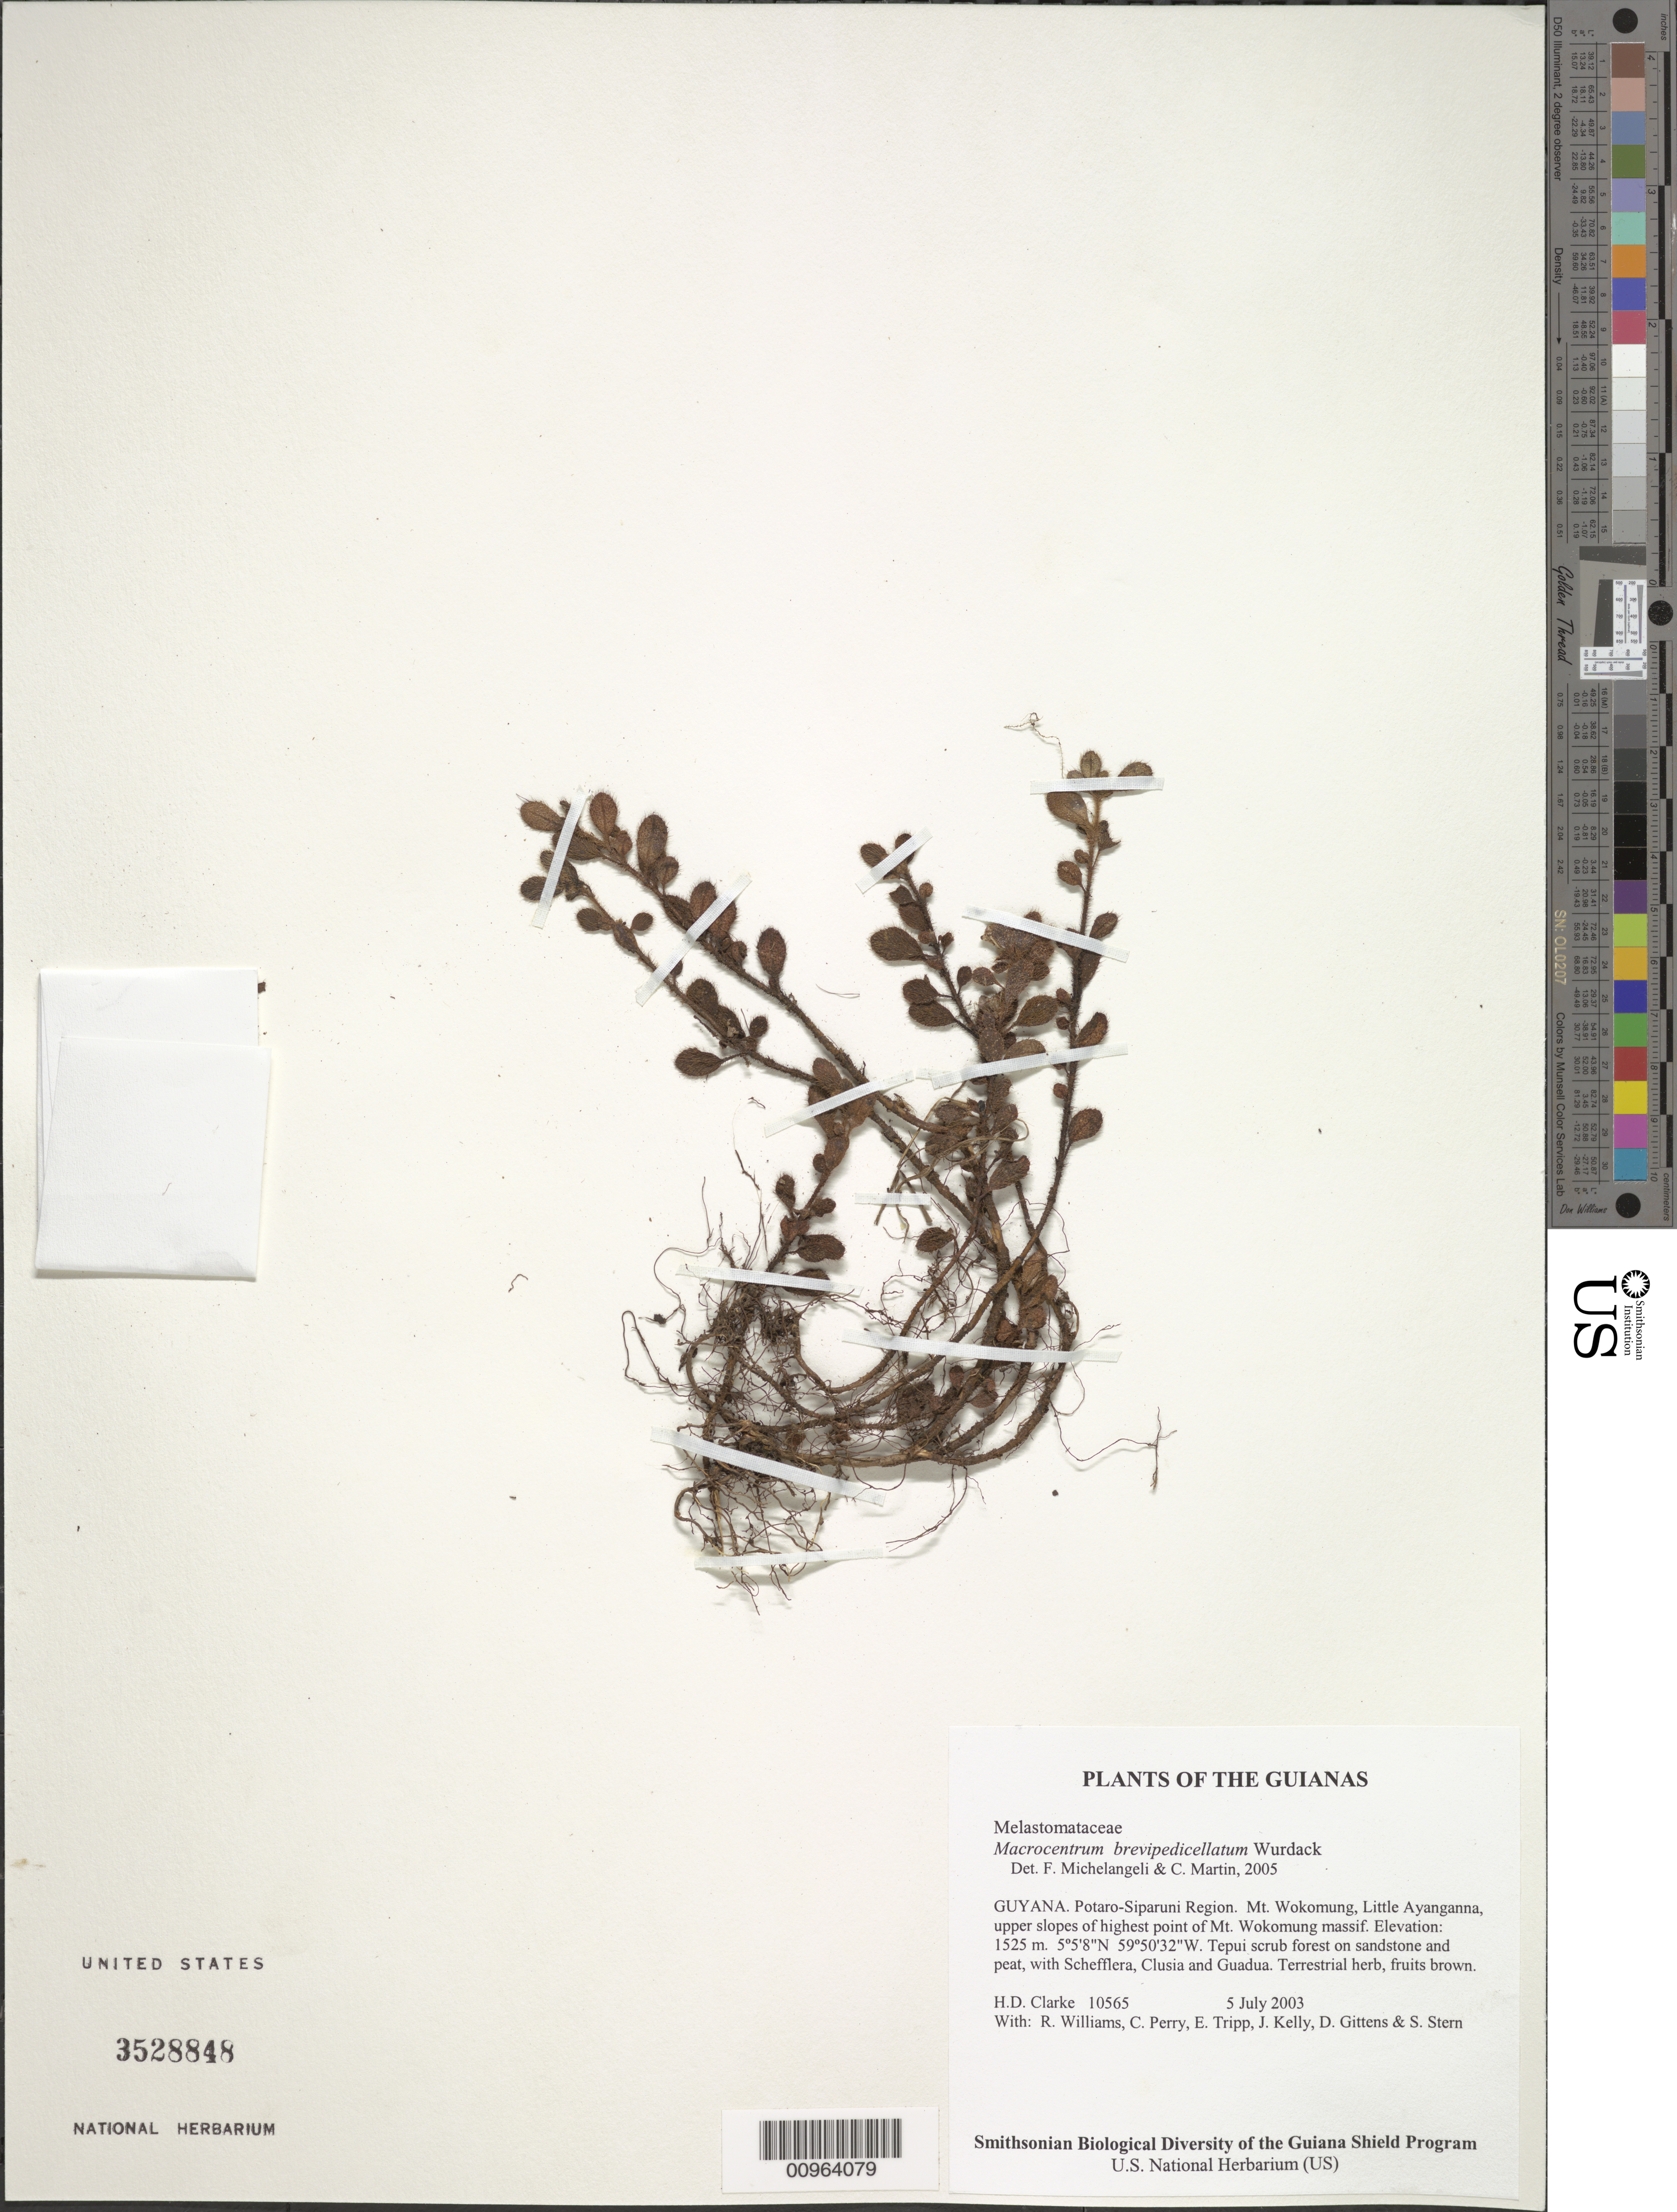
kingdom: Plantae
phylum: Tracheophyta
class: Magnoliopsida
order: Myrtales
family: Melastomataceae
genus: Macrocentrum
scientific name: Macrocentrum brevipedicellatum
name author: Wurdack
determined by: Michelangeli, F. A.; Martin, C.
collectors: H. D. Clarke, R. Williams, C. Perry, E. Tripp, J. Kelly, D. Gittens & S. R. Stern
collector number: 10565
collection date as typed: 5 July 2003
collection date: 2003-07-05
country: Guyana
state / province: Potaro-Siparuni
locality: Mt. Wokomung, Little Ayanganna, upper slopes of highest point of Mt. Wokomung massif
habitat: Tepui scrub forest on sandstone and peat, with Schefflera, Clusia and Guadua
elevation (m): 1525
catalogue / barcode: US 3528848